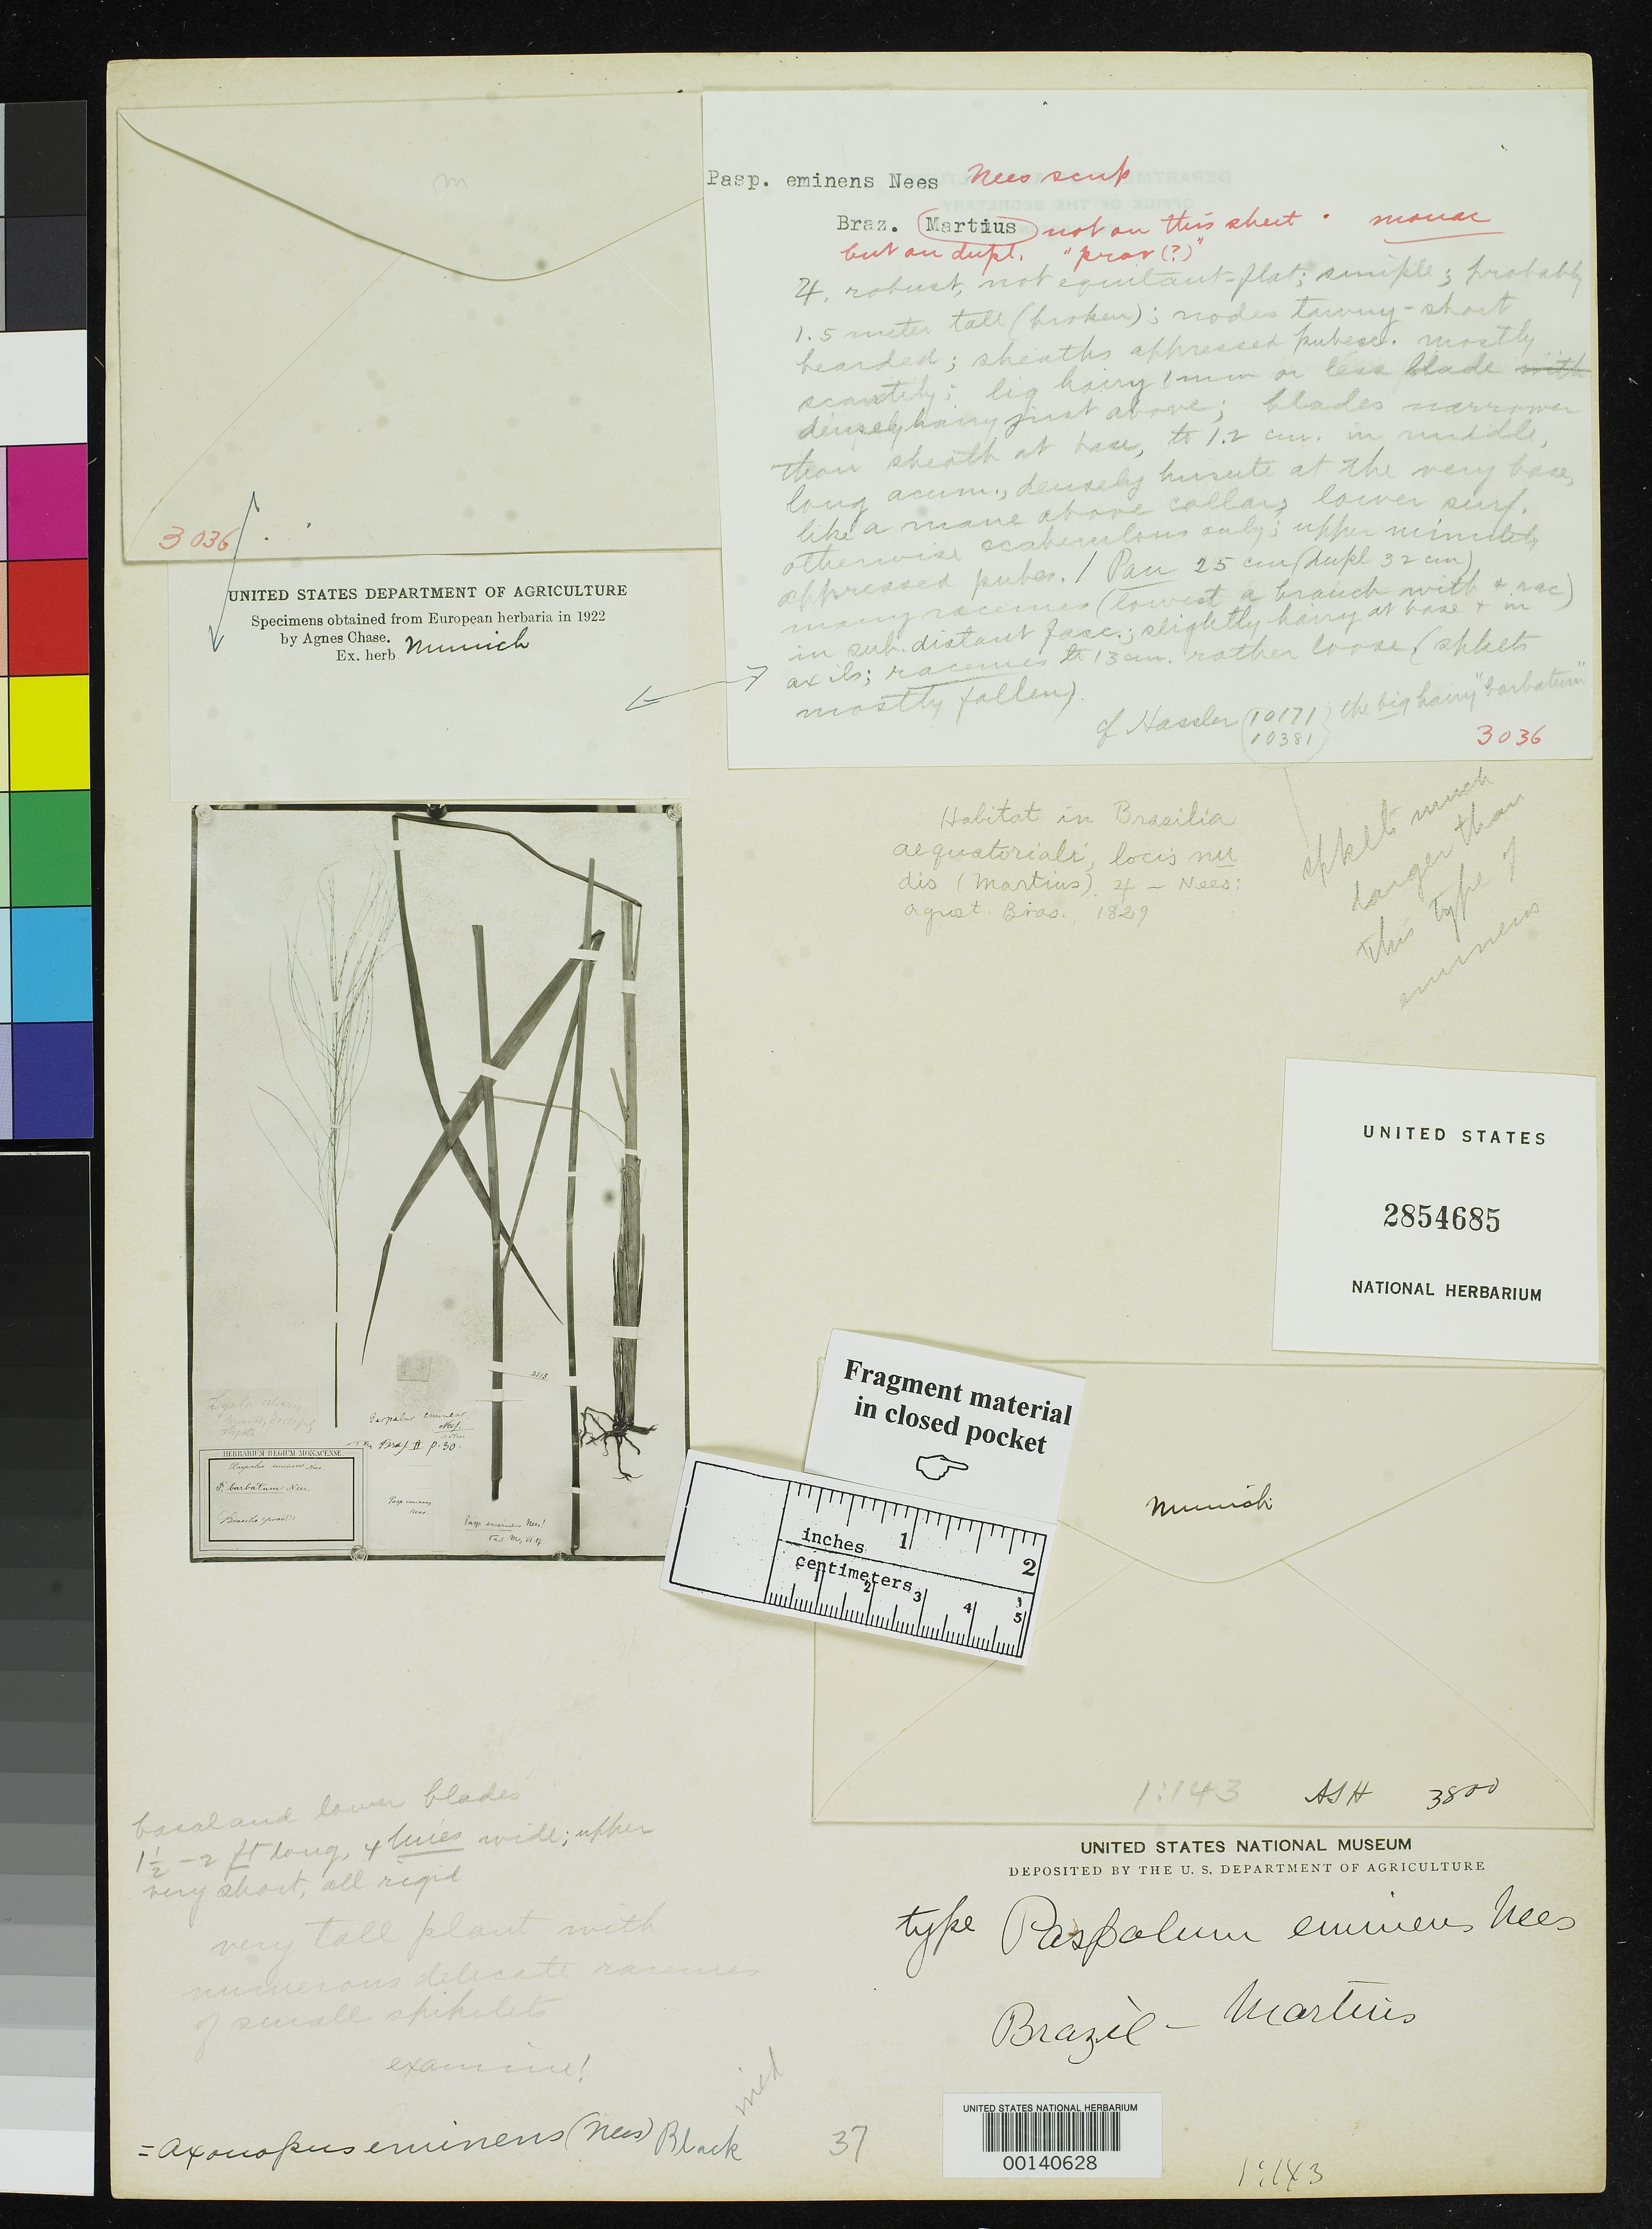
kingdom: Plantae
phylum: Tracheophyta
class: Liliopsida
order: Poales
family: Poaceae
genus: Paspalum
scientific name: Paspalum eminens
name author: Nees in Mart.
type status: Type Fragment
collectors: C. F. Martius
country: Brazil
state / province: Minas Gerais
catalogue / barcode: US 2854685